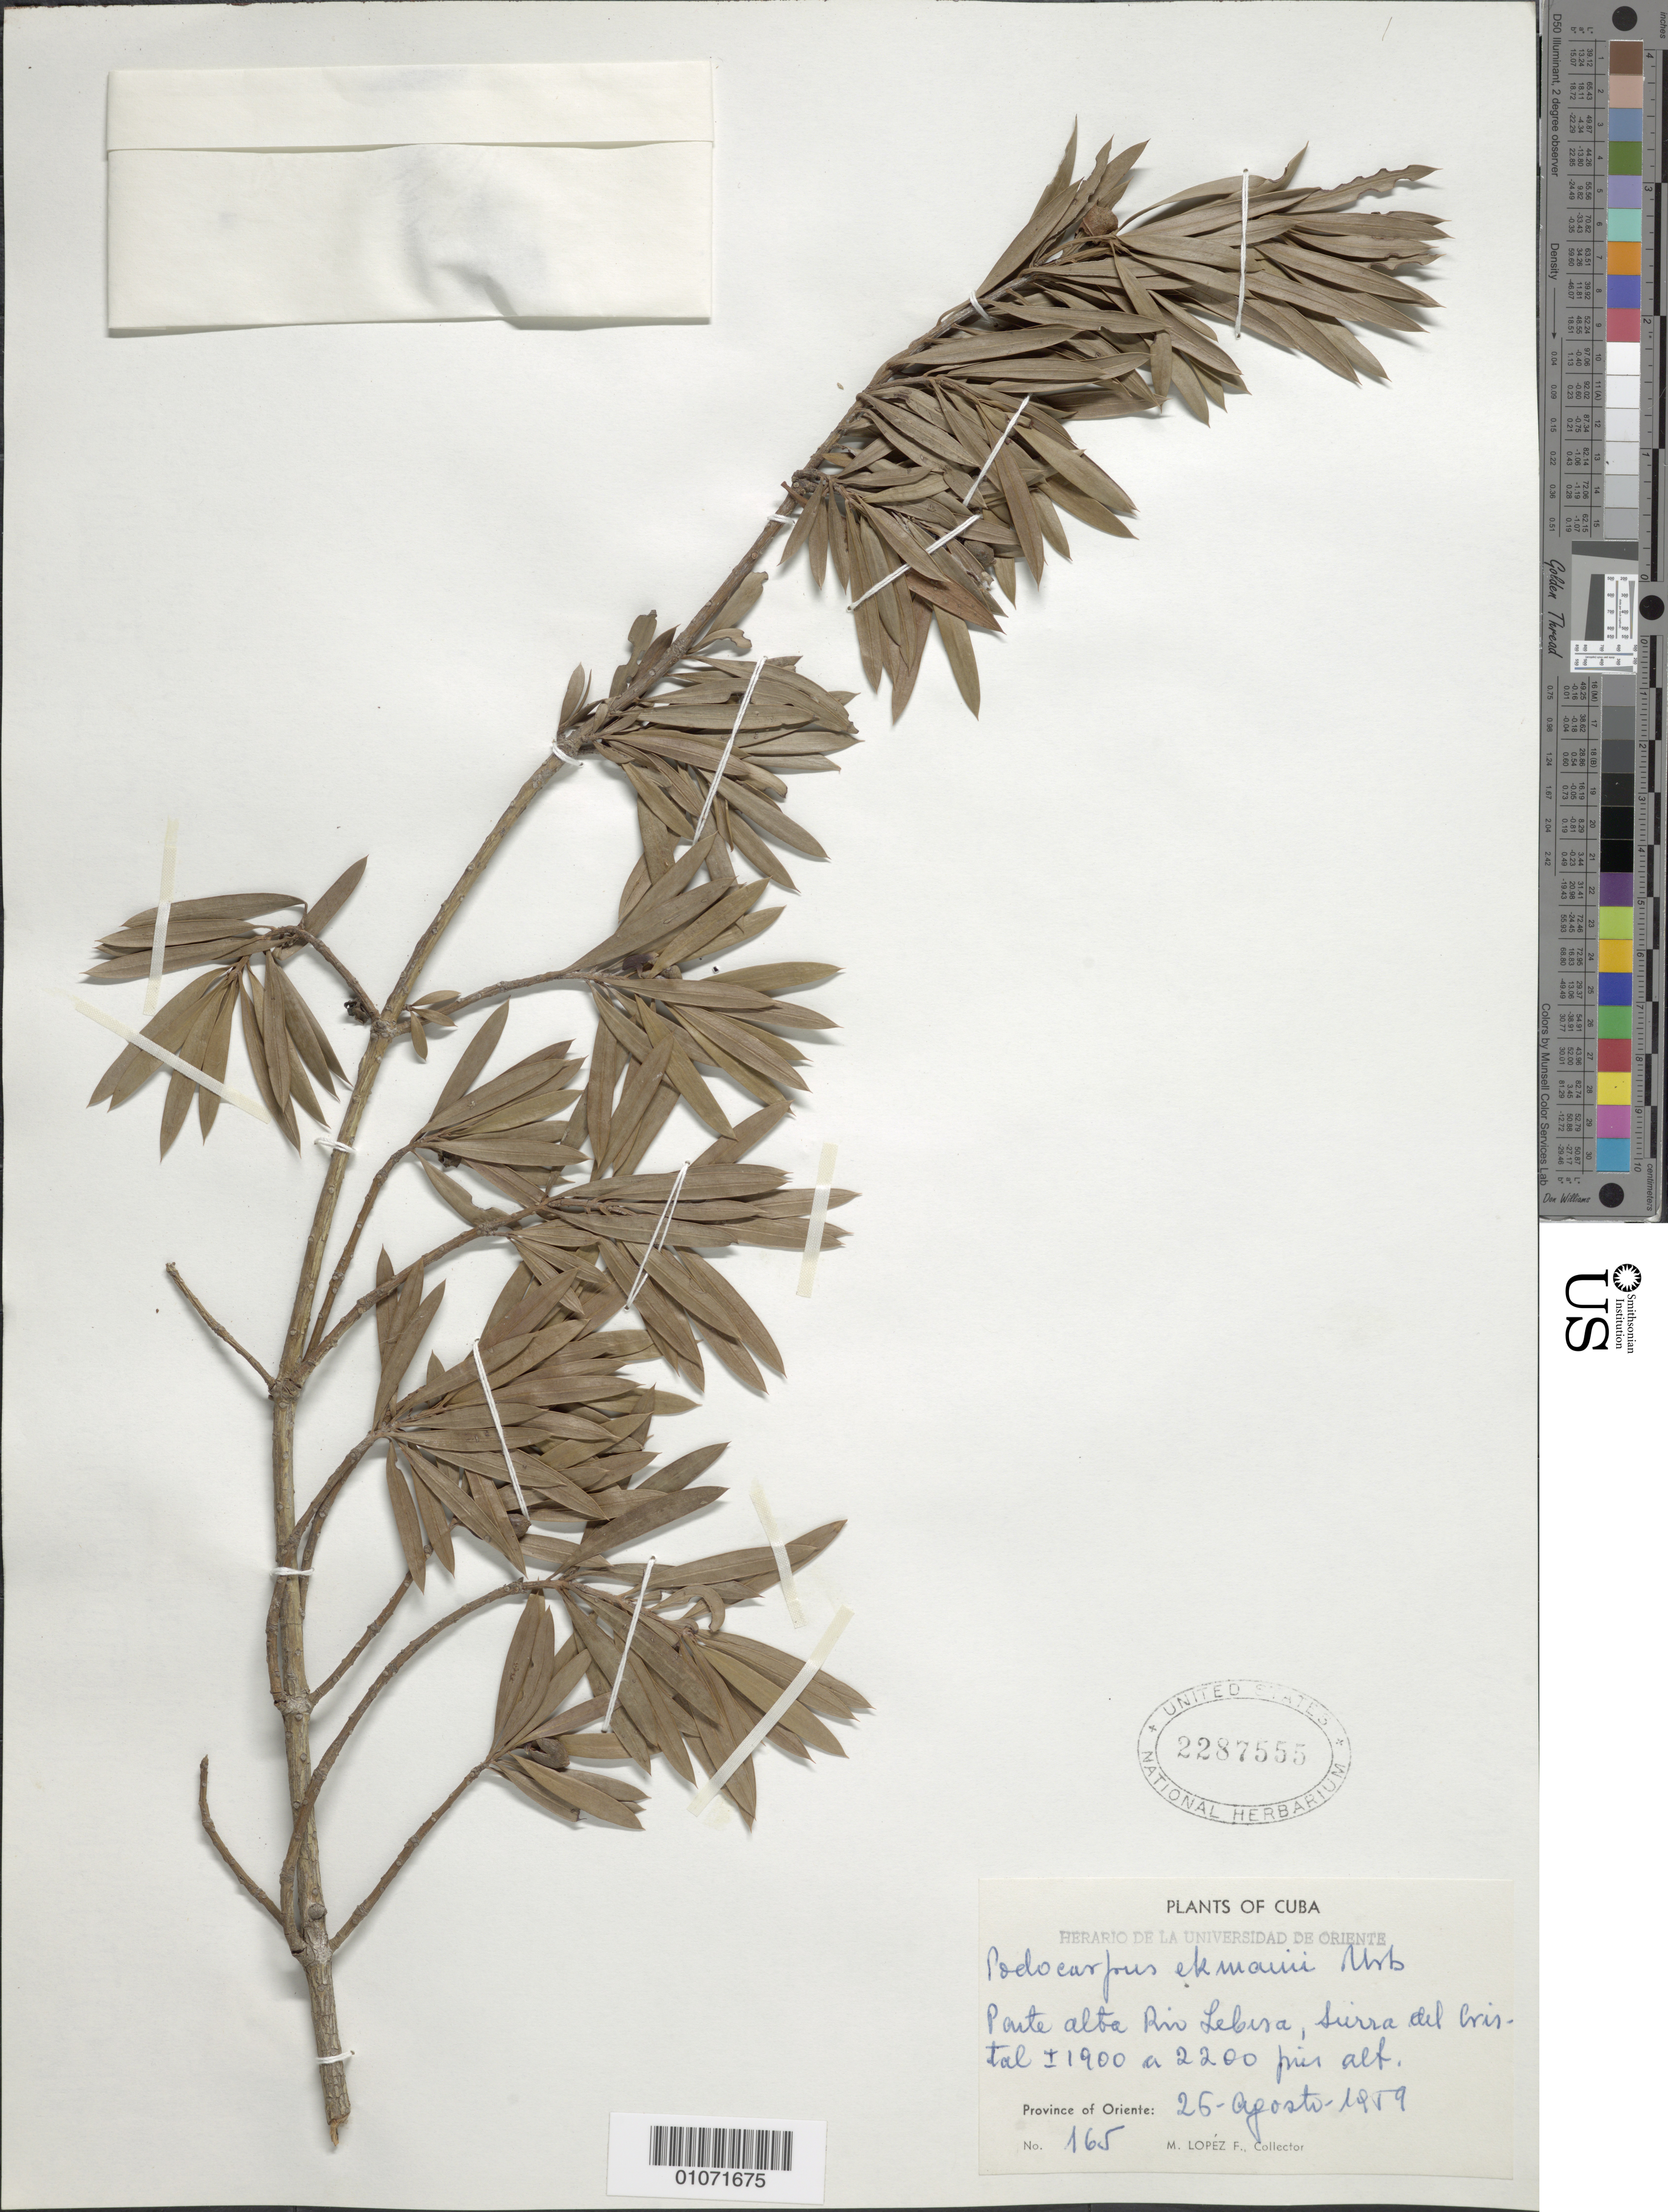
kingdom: Plantae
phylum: Tracheophyta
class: Pinopsida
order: Pinales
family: Podocarpaceae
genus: Podocarpus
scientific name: Podocarpus ekmanii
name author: Urb.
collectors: M. López Figueiras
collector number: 165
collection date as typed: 25 Aug 1959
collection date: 1959-08-25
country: Cuba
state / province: Oriente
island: Cuba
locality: Ponte alta pin febua, sierra del crintal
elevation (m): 1900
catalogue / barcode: US 2287555